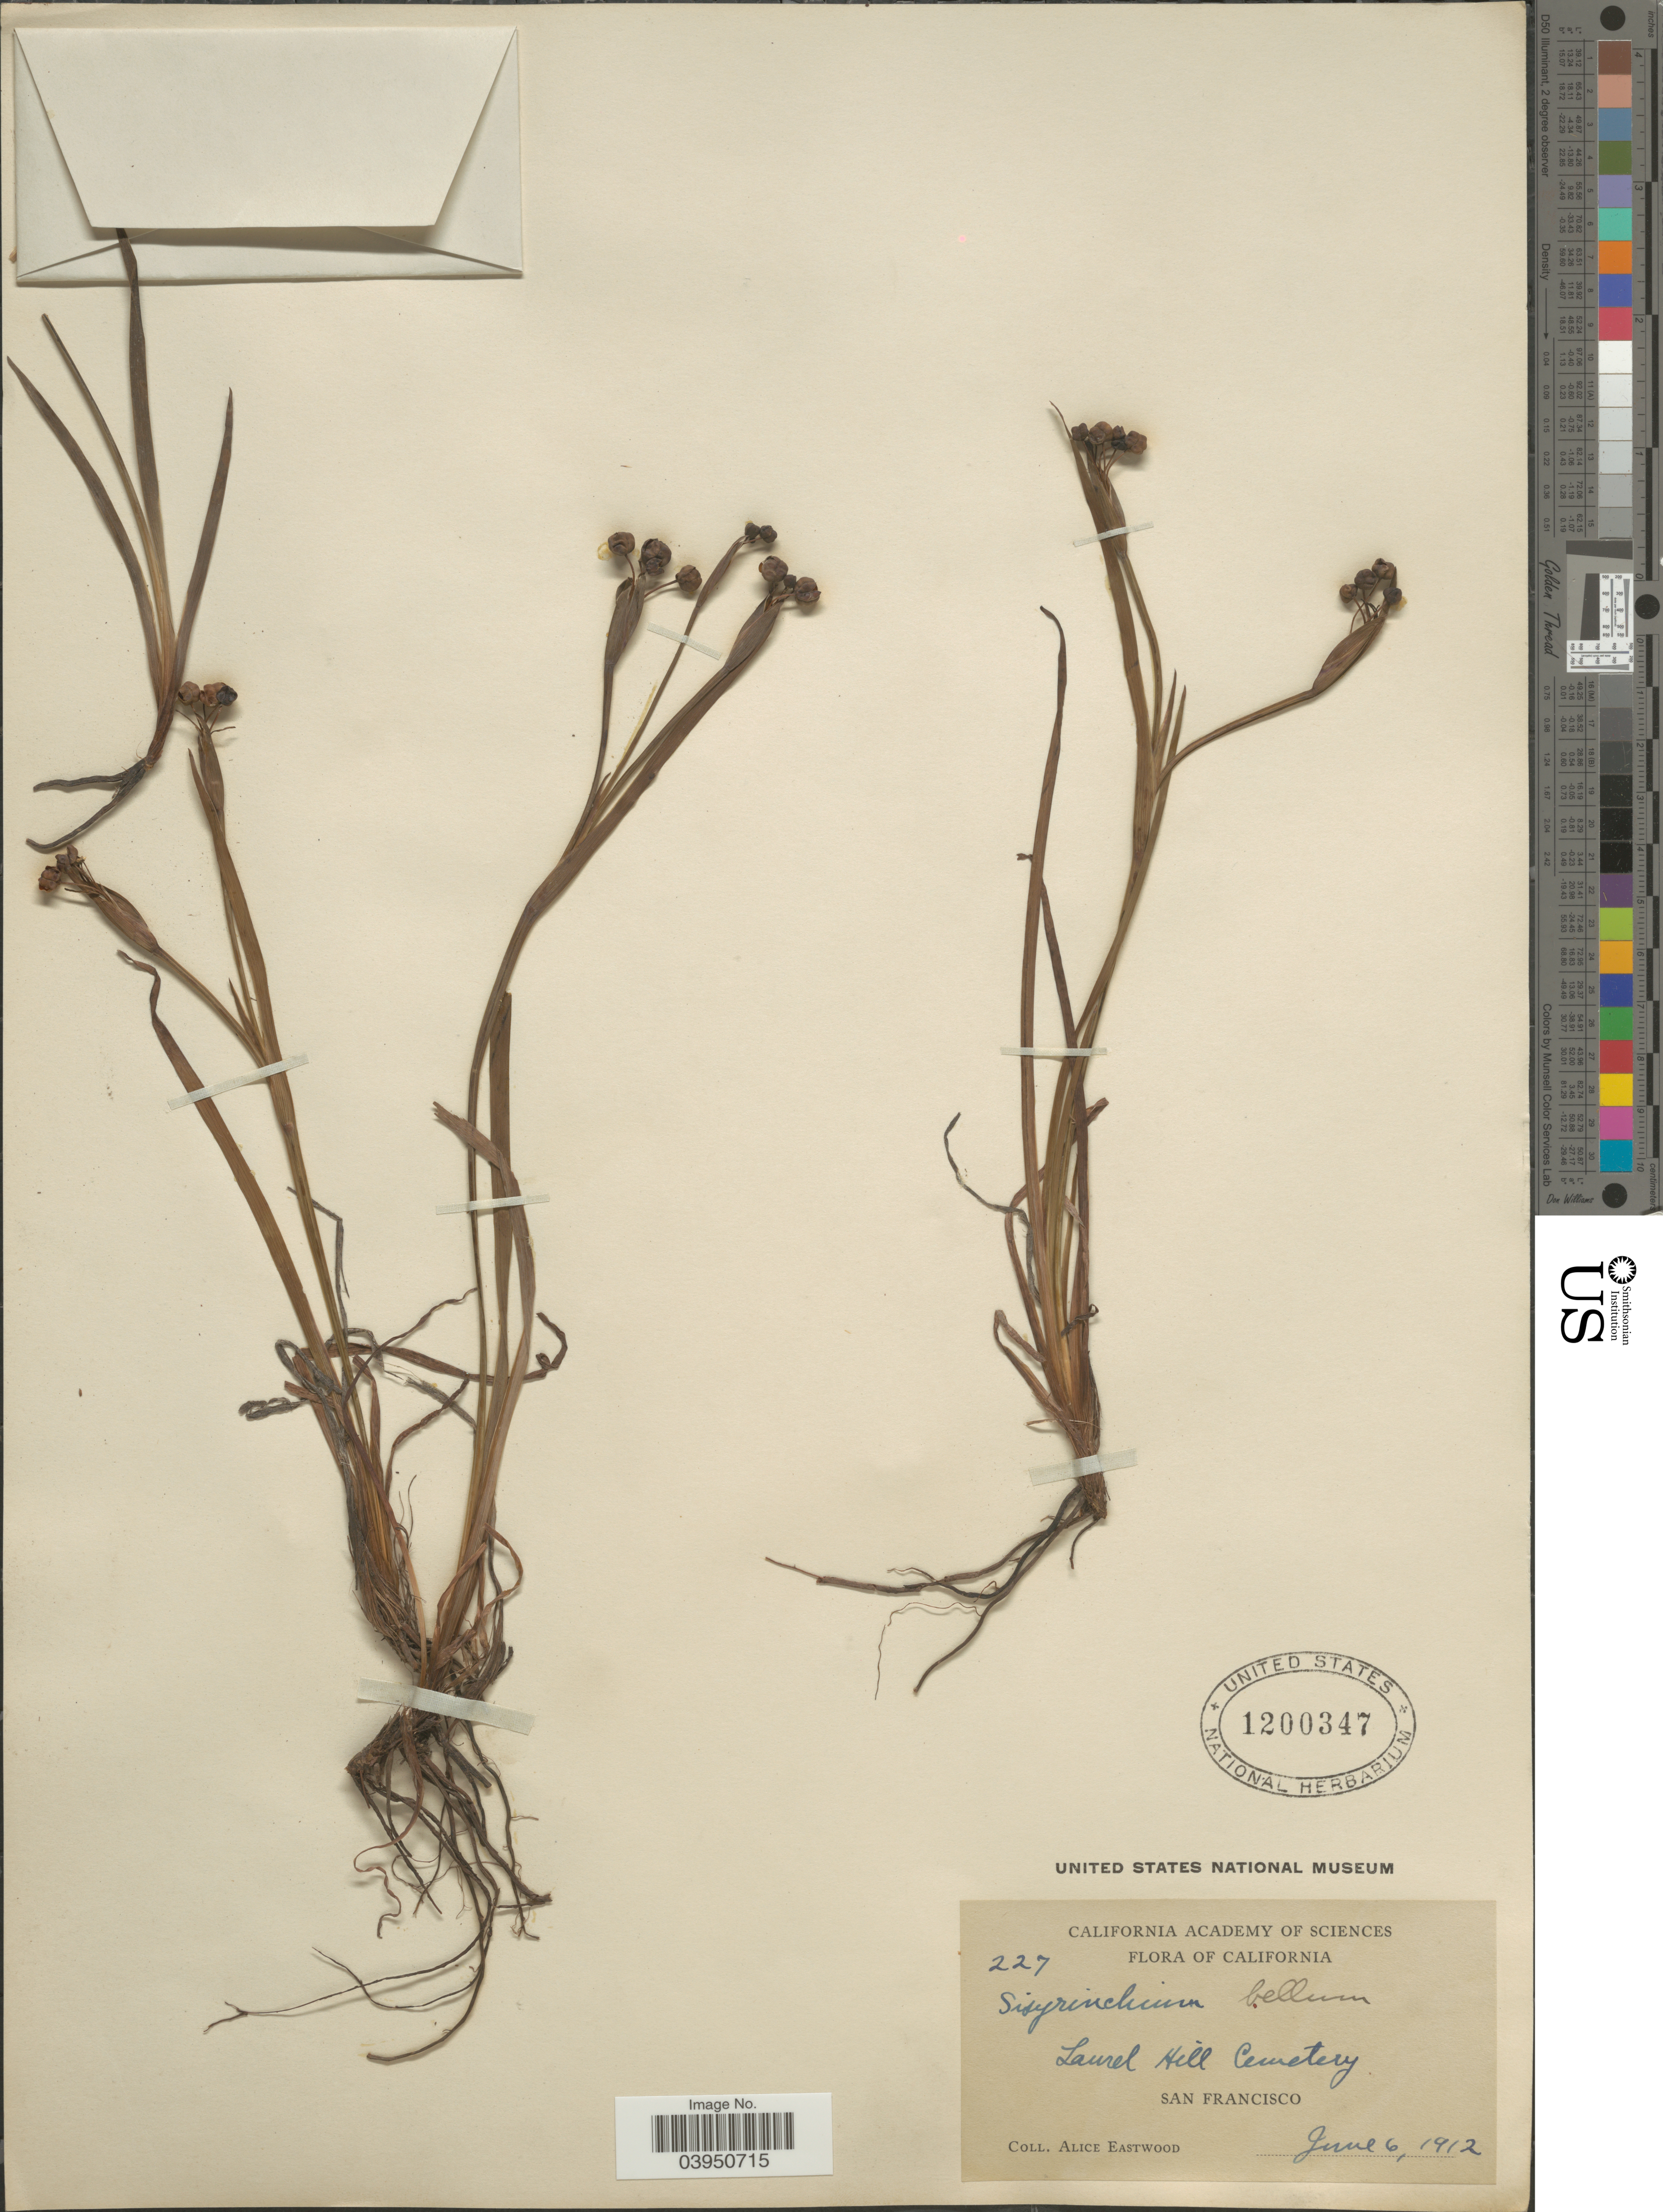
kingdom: Plantae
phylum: Tracheophyta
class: Liliopsida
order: Asparagales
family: Iridaceae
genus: Sisyrinchium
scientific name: Sisyrinchium bellum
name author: S. Watson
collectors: A. Eastwood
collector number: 227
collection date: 1912-06-06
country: United States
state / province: California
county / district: San Francisco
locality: Laurel Hill Cemetery. San Francisco.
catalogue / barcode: US 1200347